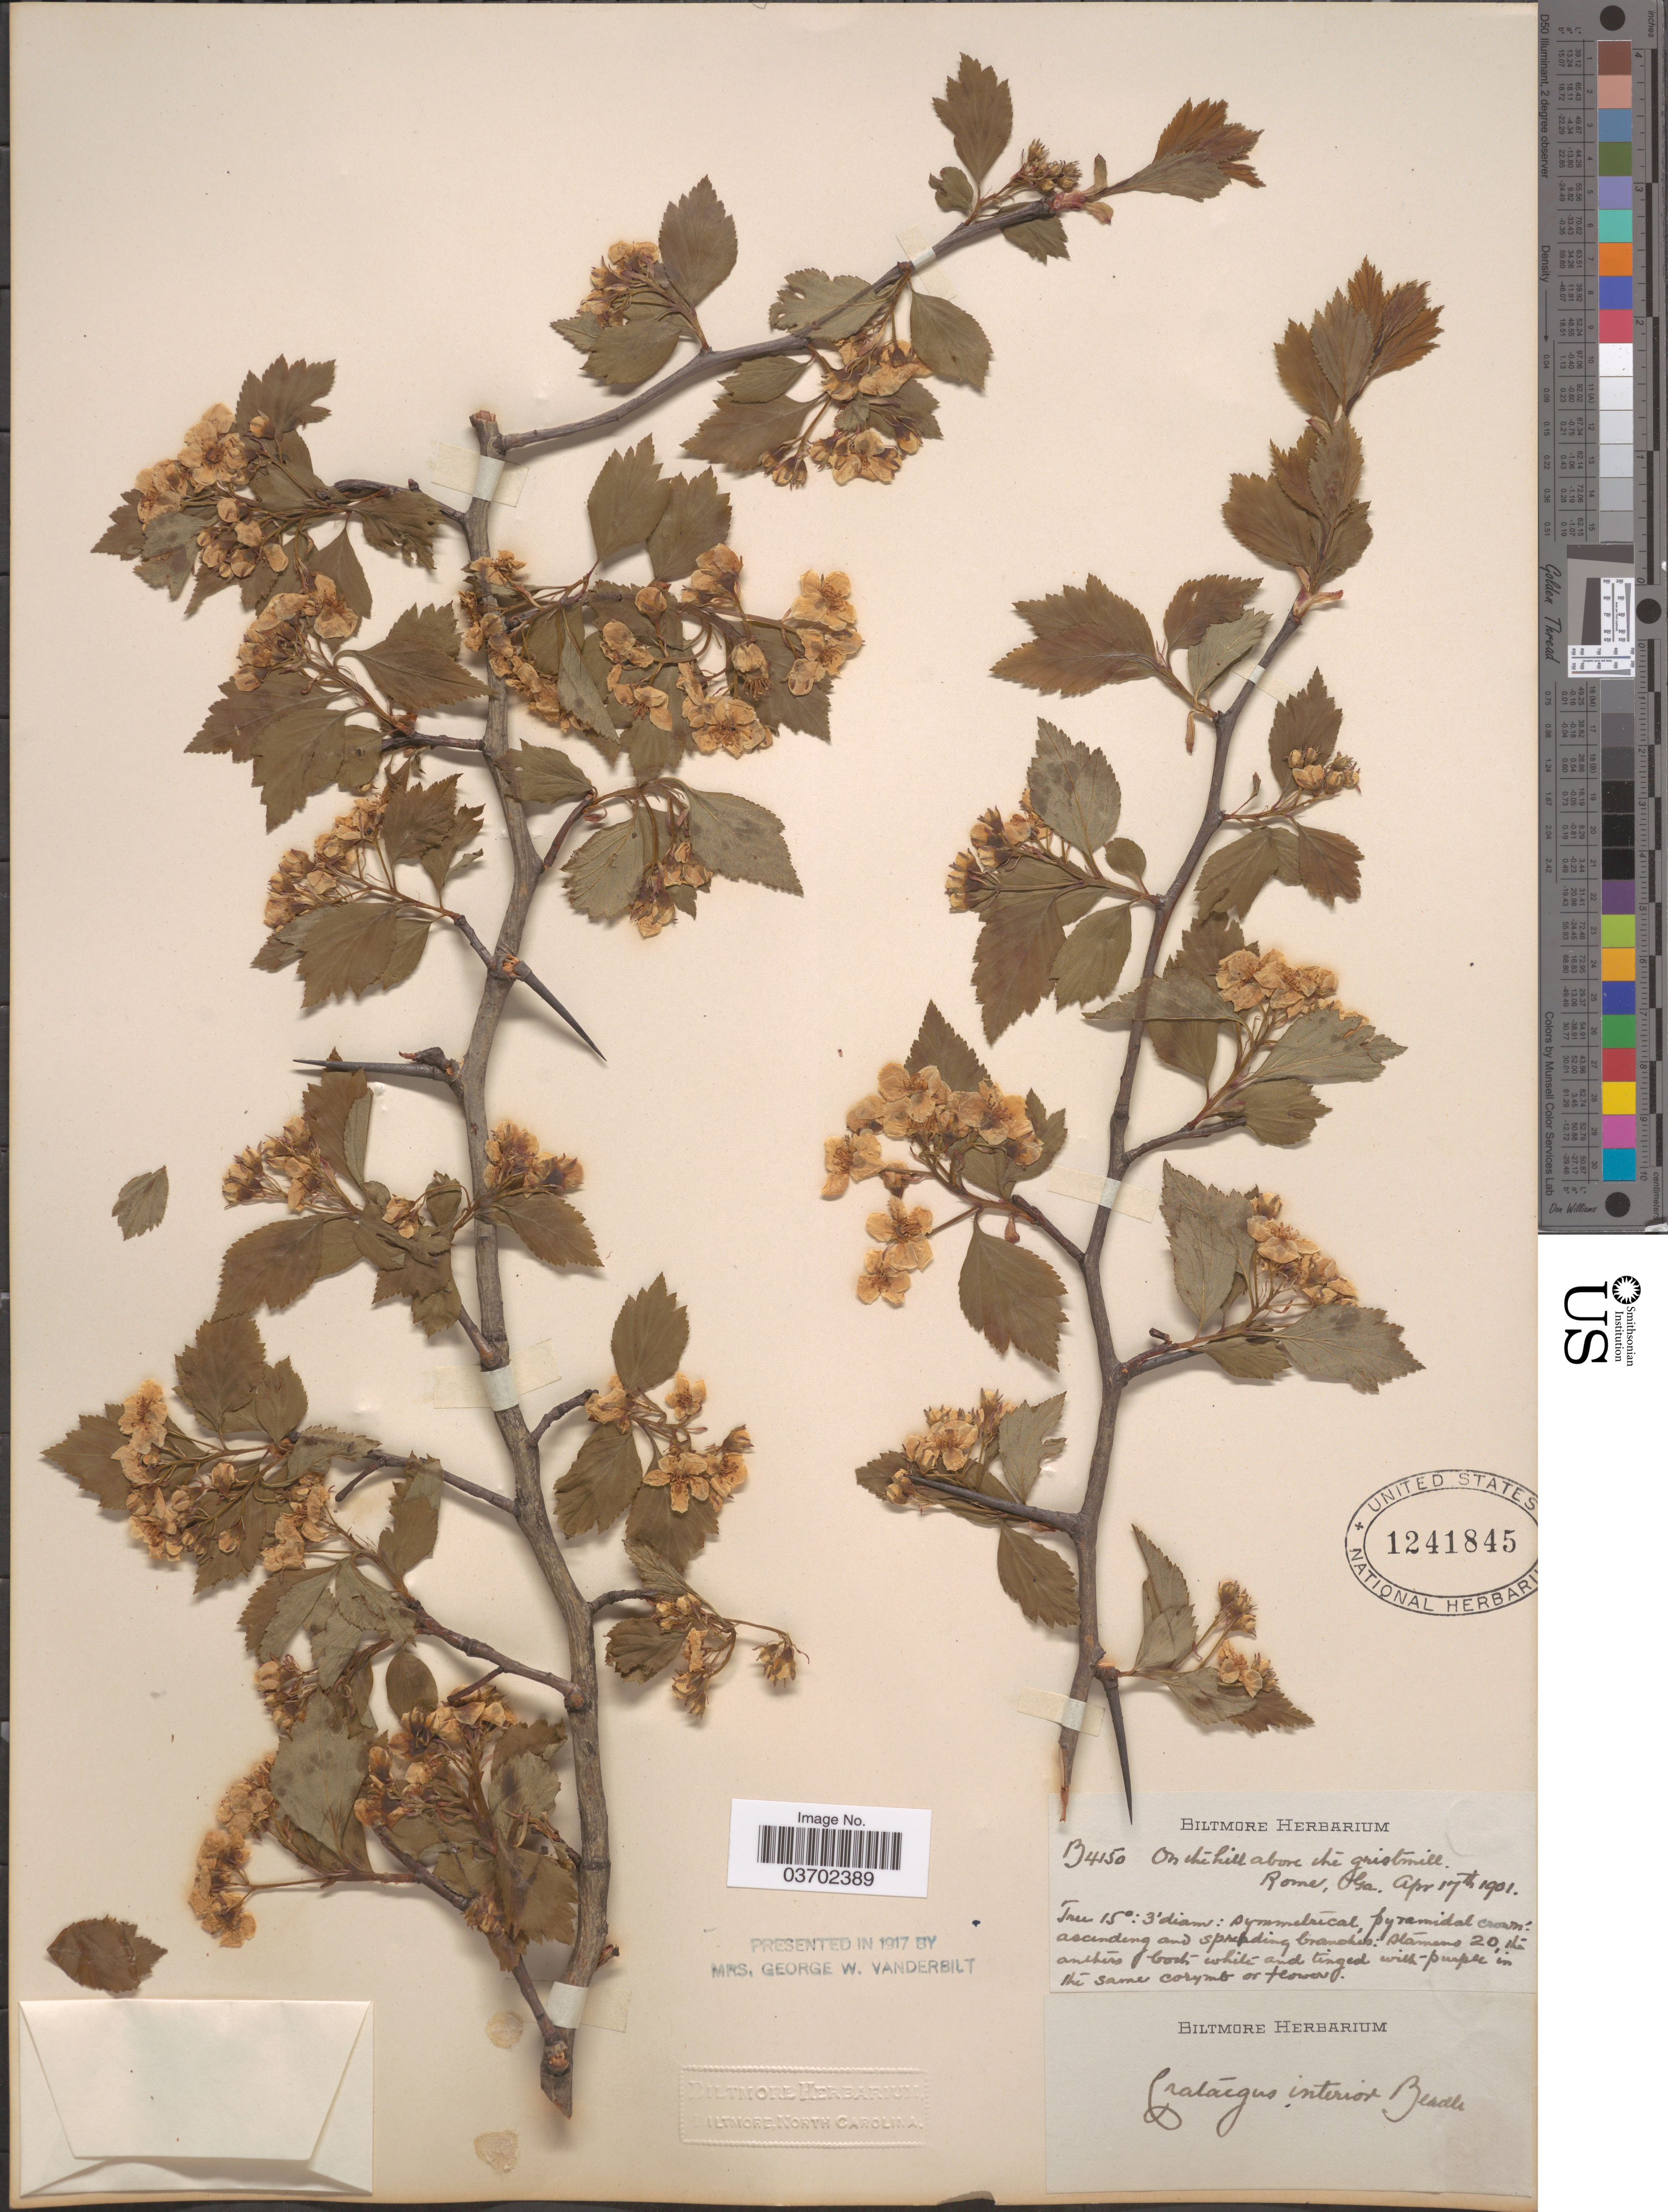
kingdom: Plantae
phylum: Tracheophyta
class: Magnoliopsida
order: Rosales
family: Rosaceae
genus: Crataegus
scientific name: Crataegus viridis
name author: L.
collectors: ex herb. Biltmore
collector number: B4150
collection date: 1901-04-17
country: United States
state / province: Georgia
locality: Rome.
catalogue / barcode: US 1241845